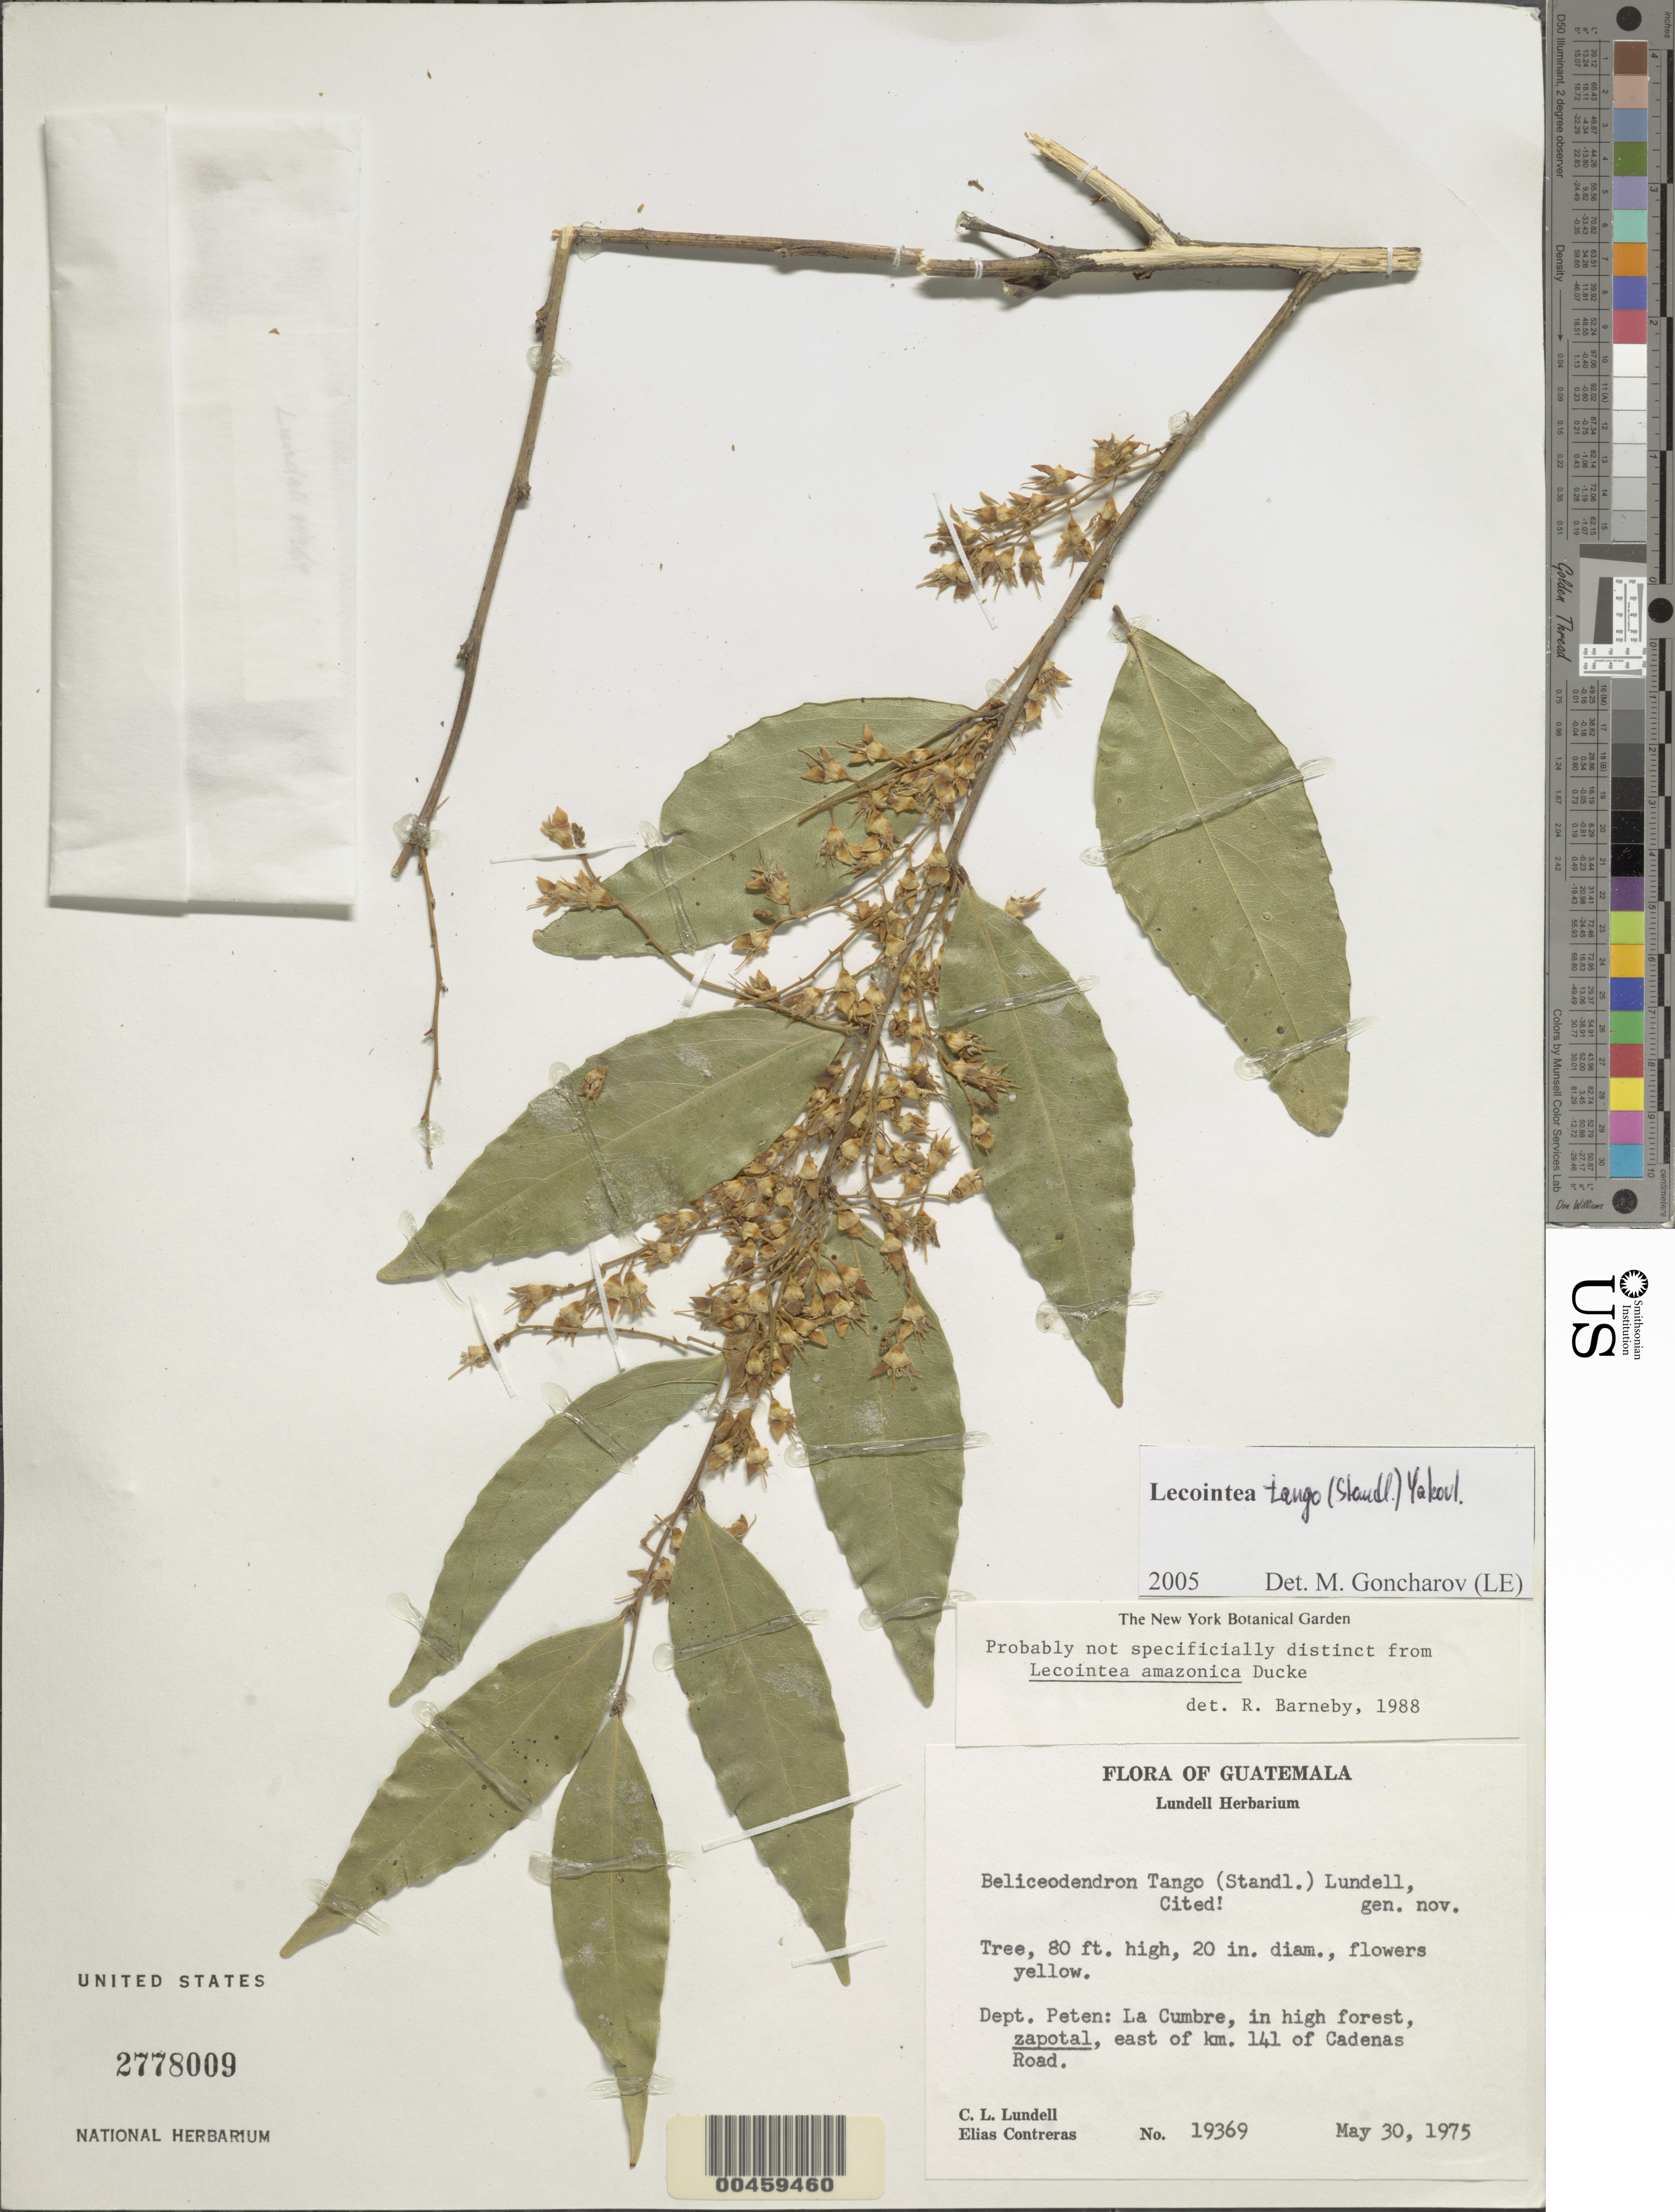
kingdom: Plantae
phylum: Tracheophyta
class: Magnoliopsida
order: Fabales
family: Fabaceae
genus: Lecointea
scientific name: Lecointea tango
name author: (Standl.) Emygdio & A.G. Andrade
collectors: C. L. Lundell & E. Contreras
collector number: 19369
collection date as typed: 30 May 1975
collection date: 1975-05-30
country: Guatemala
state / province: El Petén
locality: La Cumbre, E of km 141 of Cadenas road.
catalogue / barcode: US 2778009